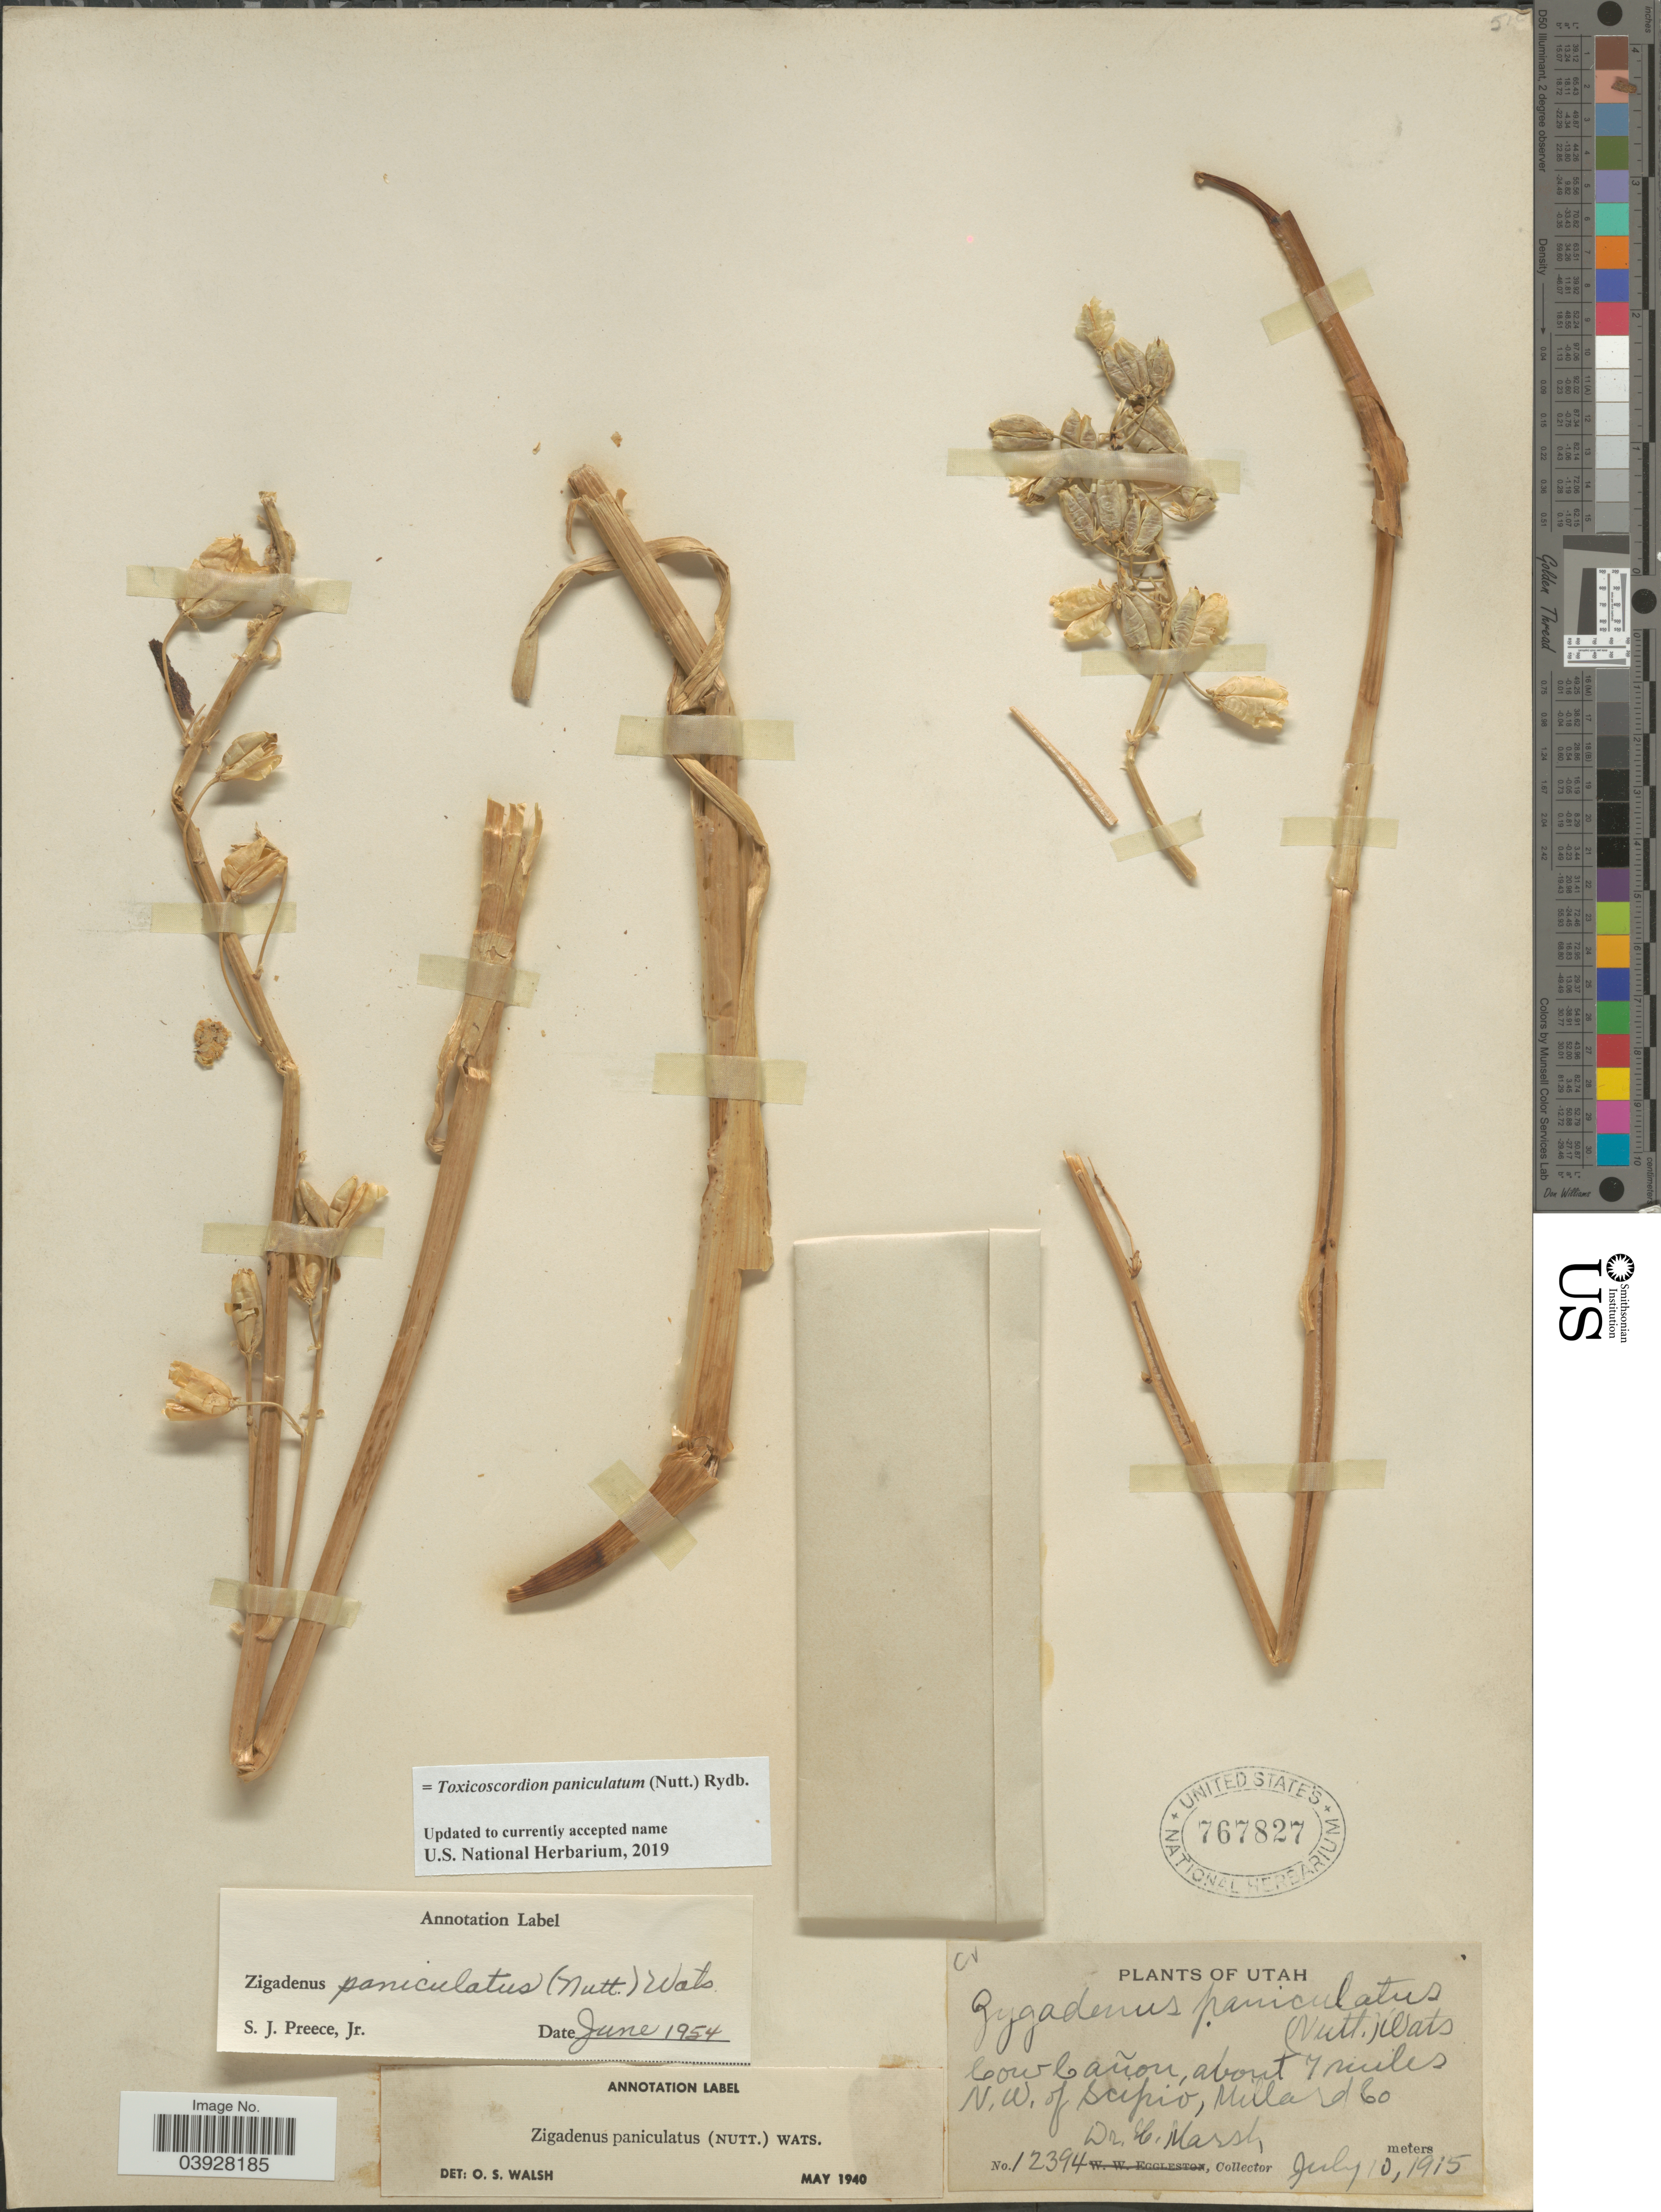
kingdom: Plantae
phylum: Tracheophyta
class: Liliopsida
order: Liliales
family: Melanthiaceae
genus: Toxicoscordion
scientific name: Toxicoscordion paniculatum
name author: (Nutt.) Rydb.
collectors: H. Marsh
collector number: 12394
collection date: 1915-07-10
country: United States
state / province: Utah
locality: Cow Cañon, about 7 miles N.W. of Scipio, Millard Co.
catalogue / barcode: US 767827